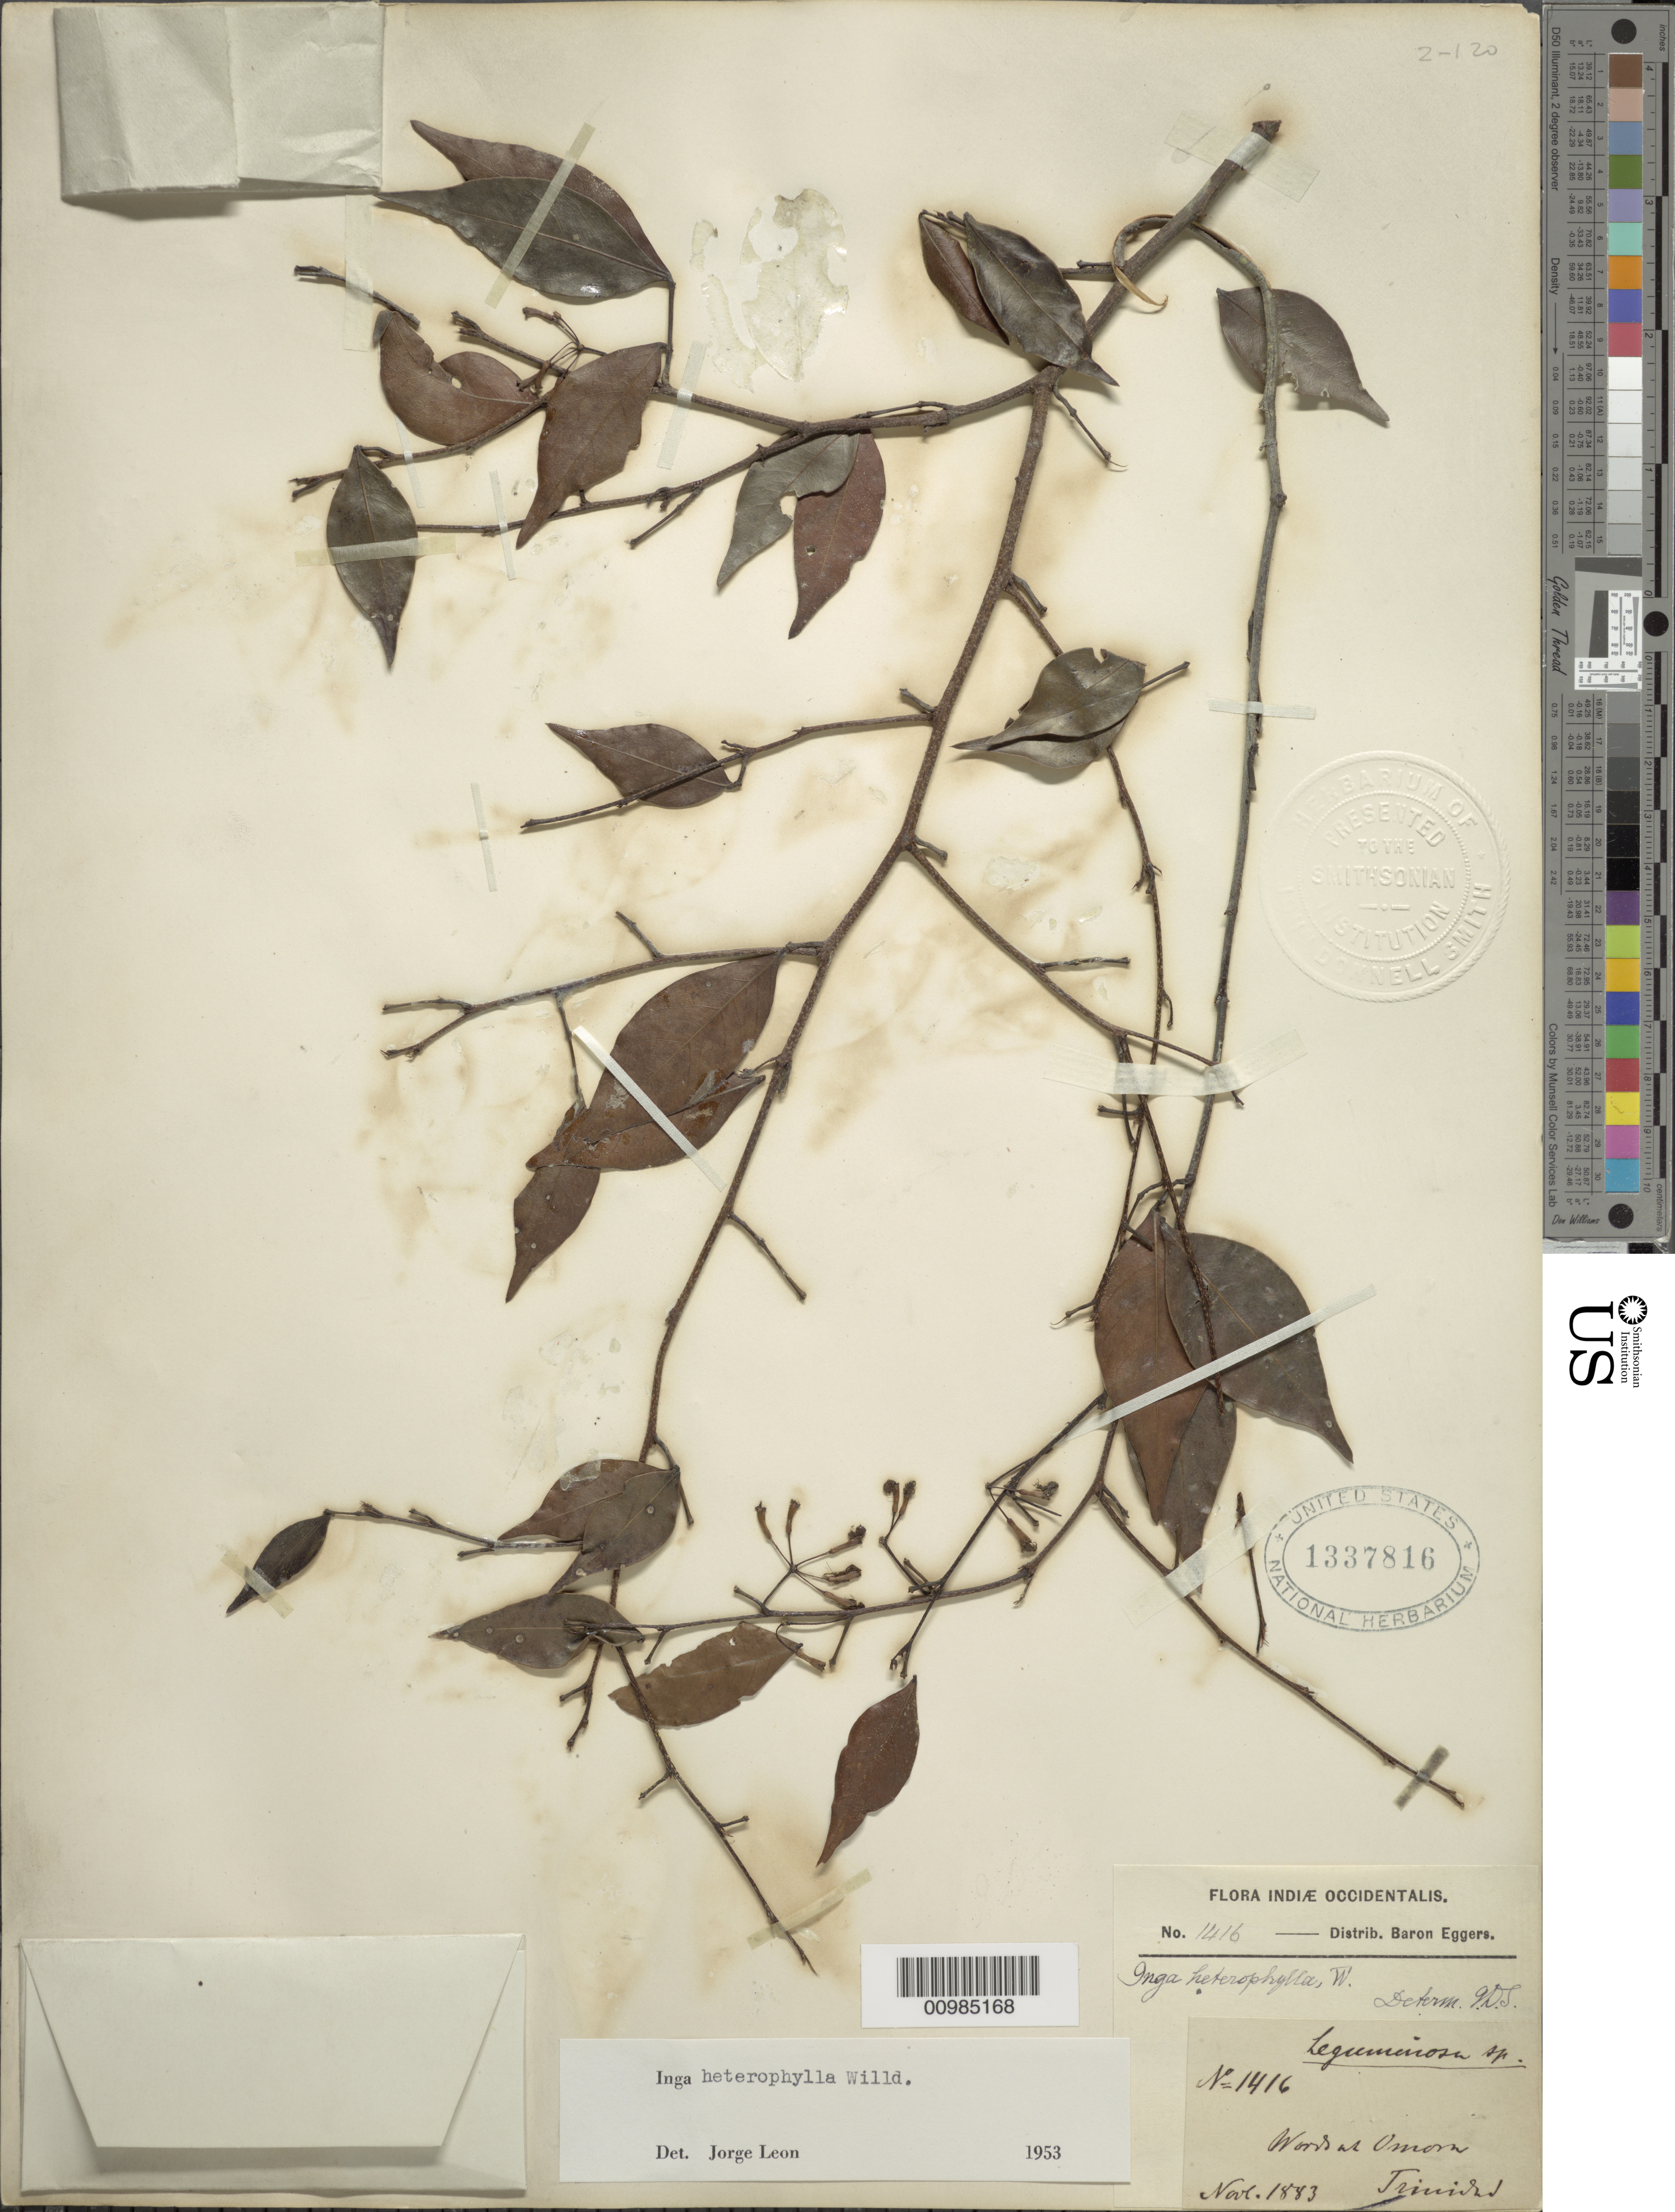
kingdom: Plantae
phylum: Tracheophyta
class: Magnoliopsida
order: Fabales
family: Fabaceae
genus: Inga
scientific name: Inga heterophylla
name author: Willd.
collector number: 1416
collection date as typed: Nov 1883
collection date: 1883-11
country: Trinidad and Tobago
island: Trinidad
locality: Woods at Omorn(?).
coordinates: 0 N, 0 E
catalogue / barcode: US 1337816